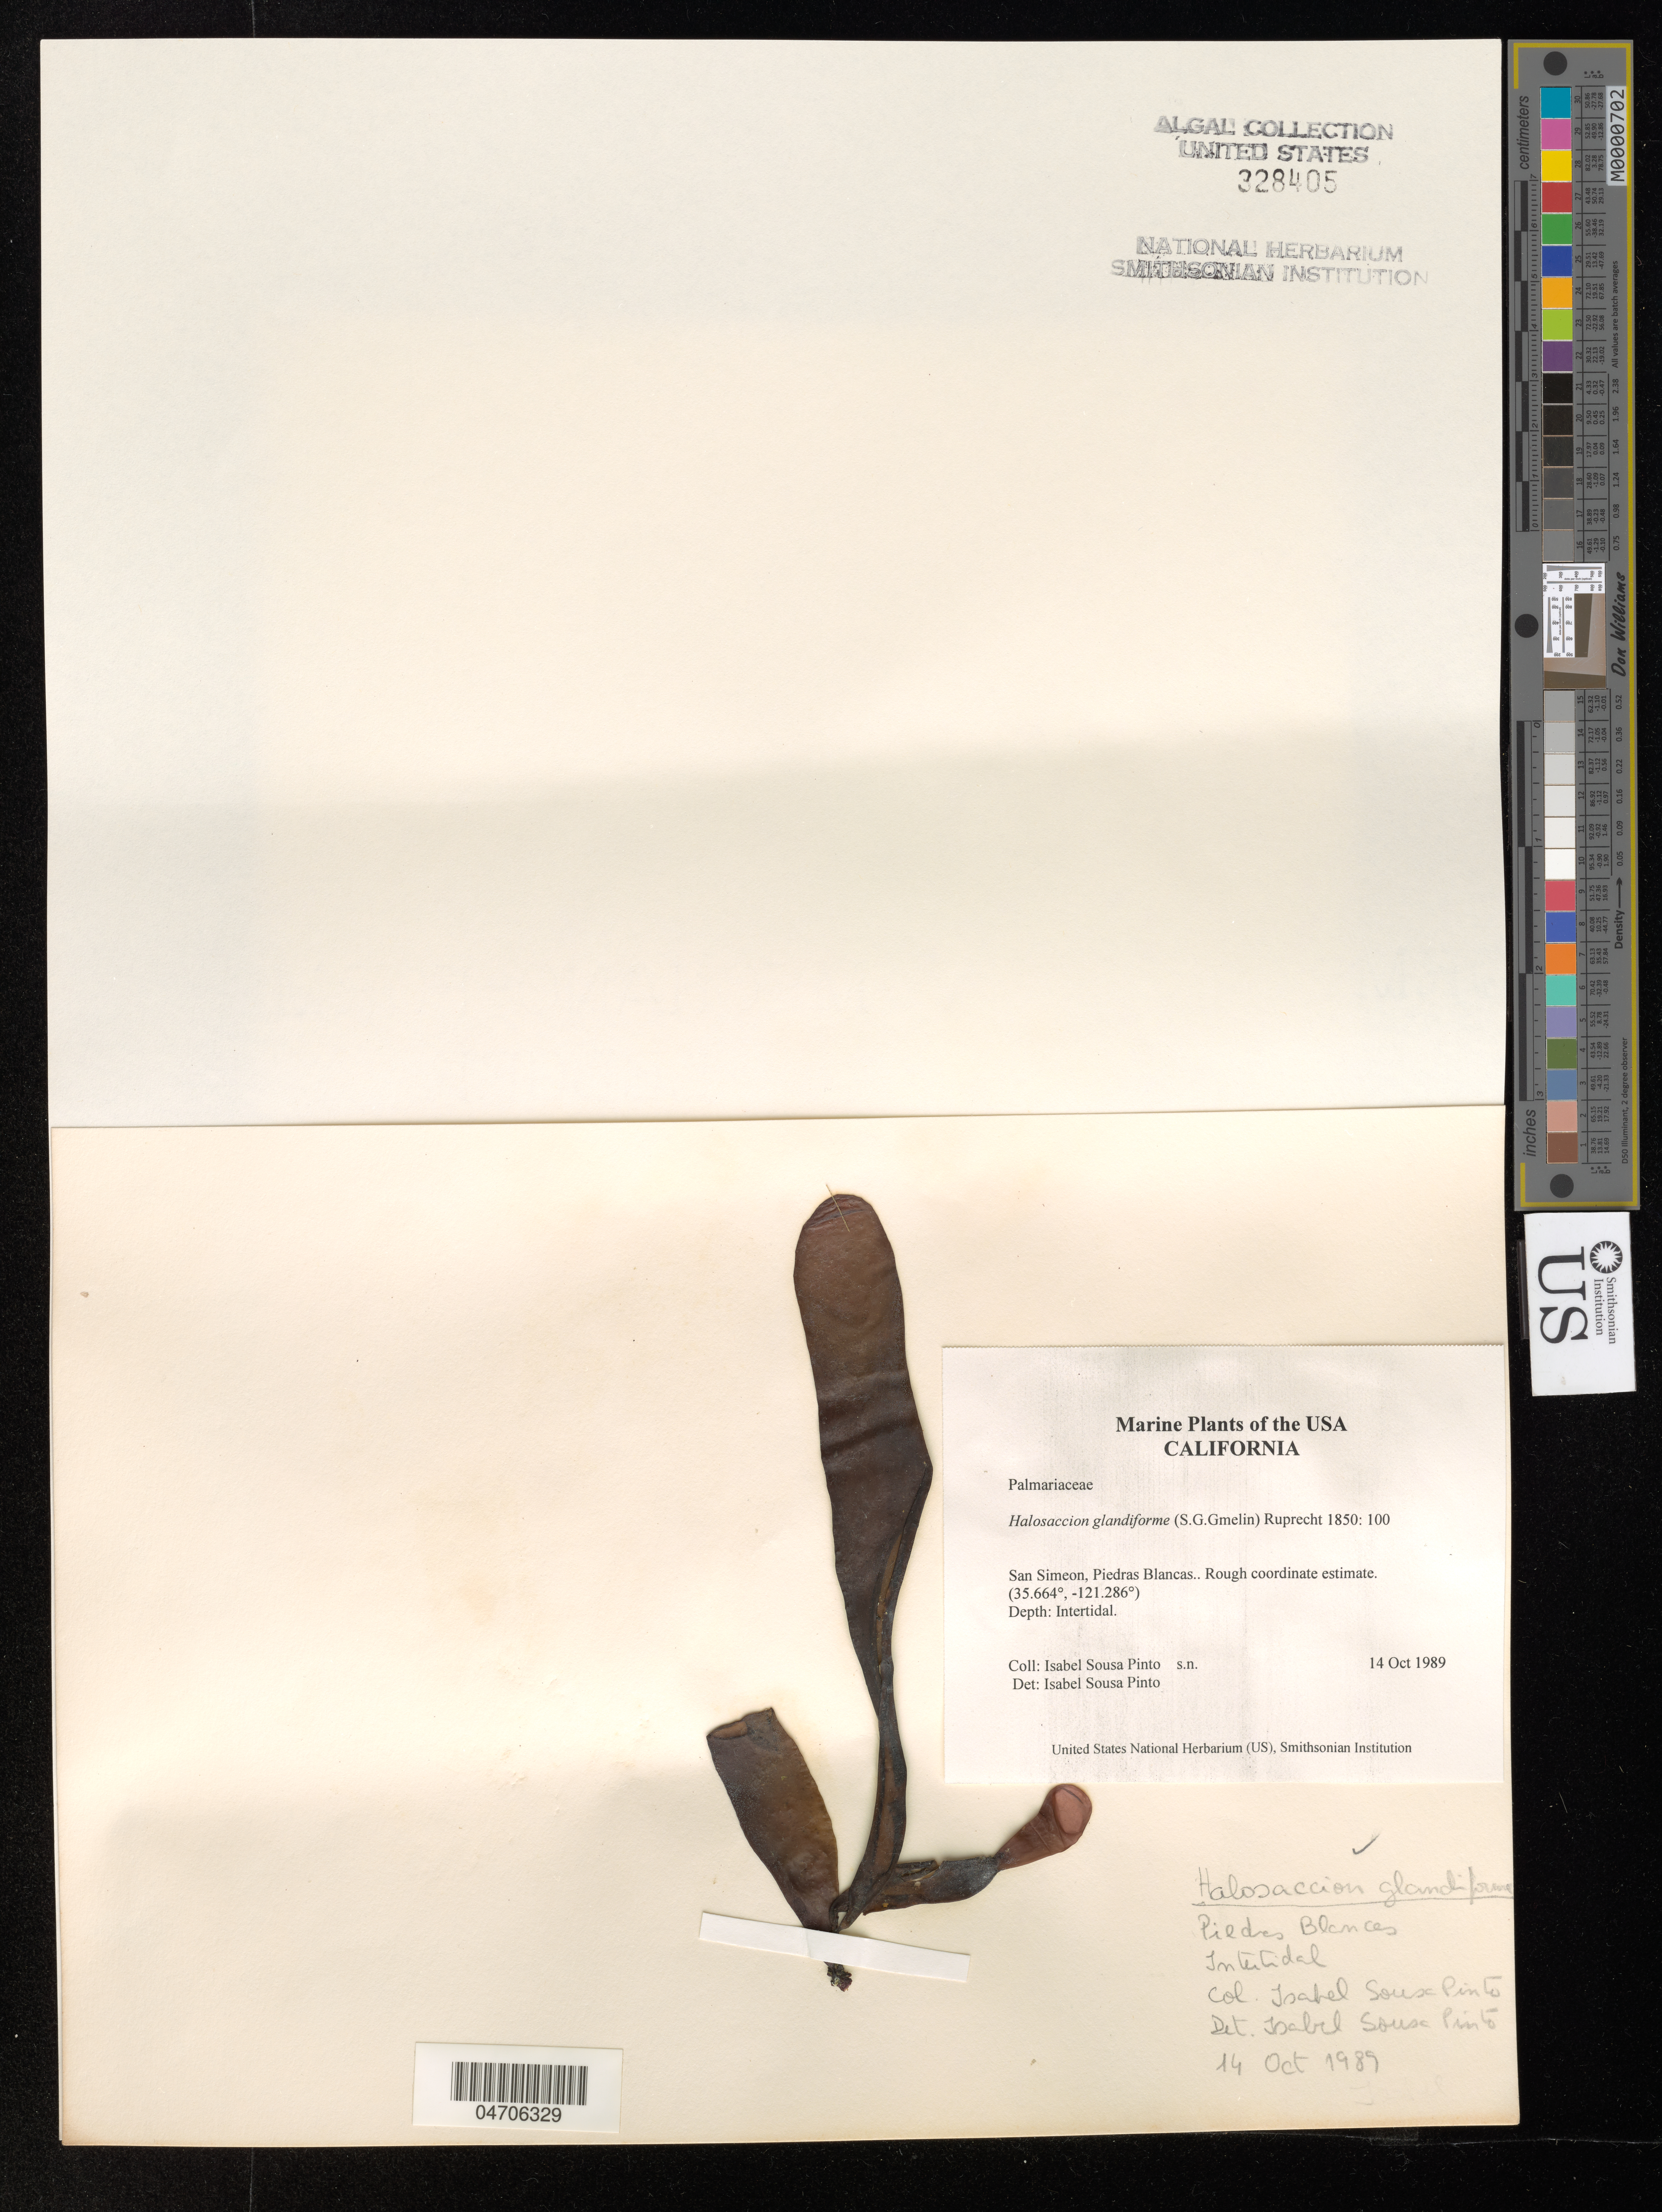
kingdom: Plantae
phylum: Rhodophyta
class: Florideophyceae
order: Palmariales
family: Palmariaceae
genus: Halosaccion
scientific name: Halosaccion glandiforme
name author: (S.G. Gmel.) Rupr.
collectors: I. Sousa Pinto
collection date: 1989-10-14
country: United States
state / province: California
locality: San Simeon, Piedras Blancas.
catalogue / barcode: US 328405